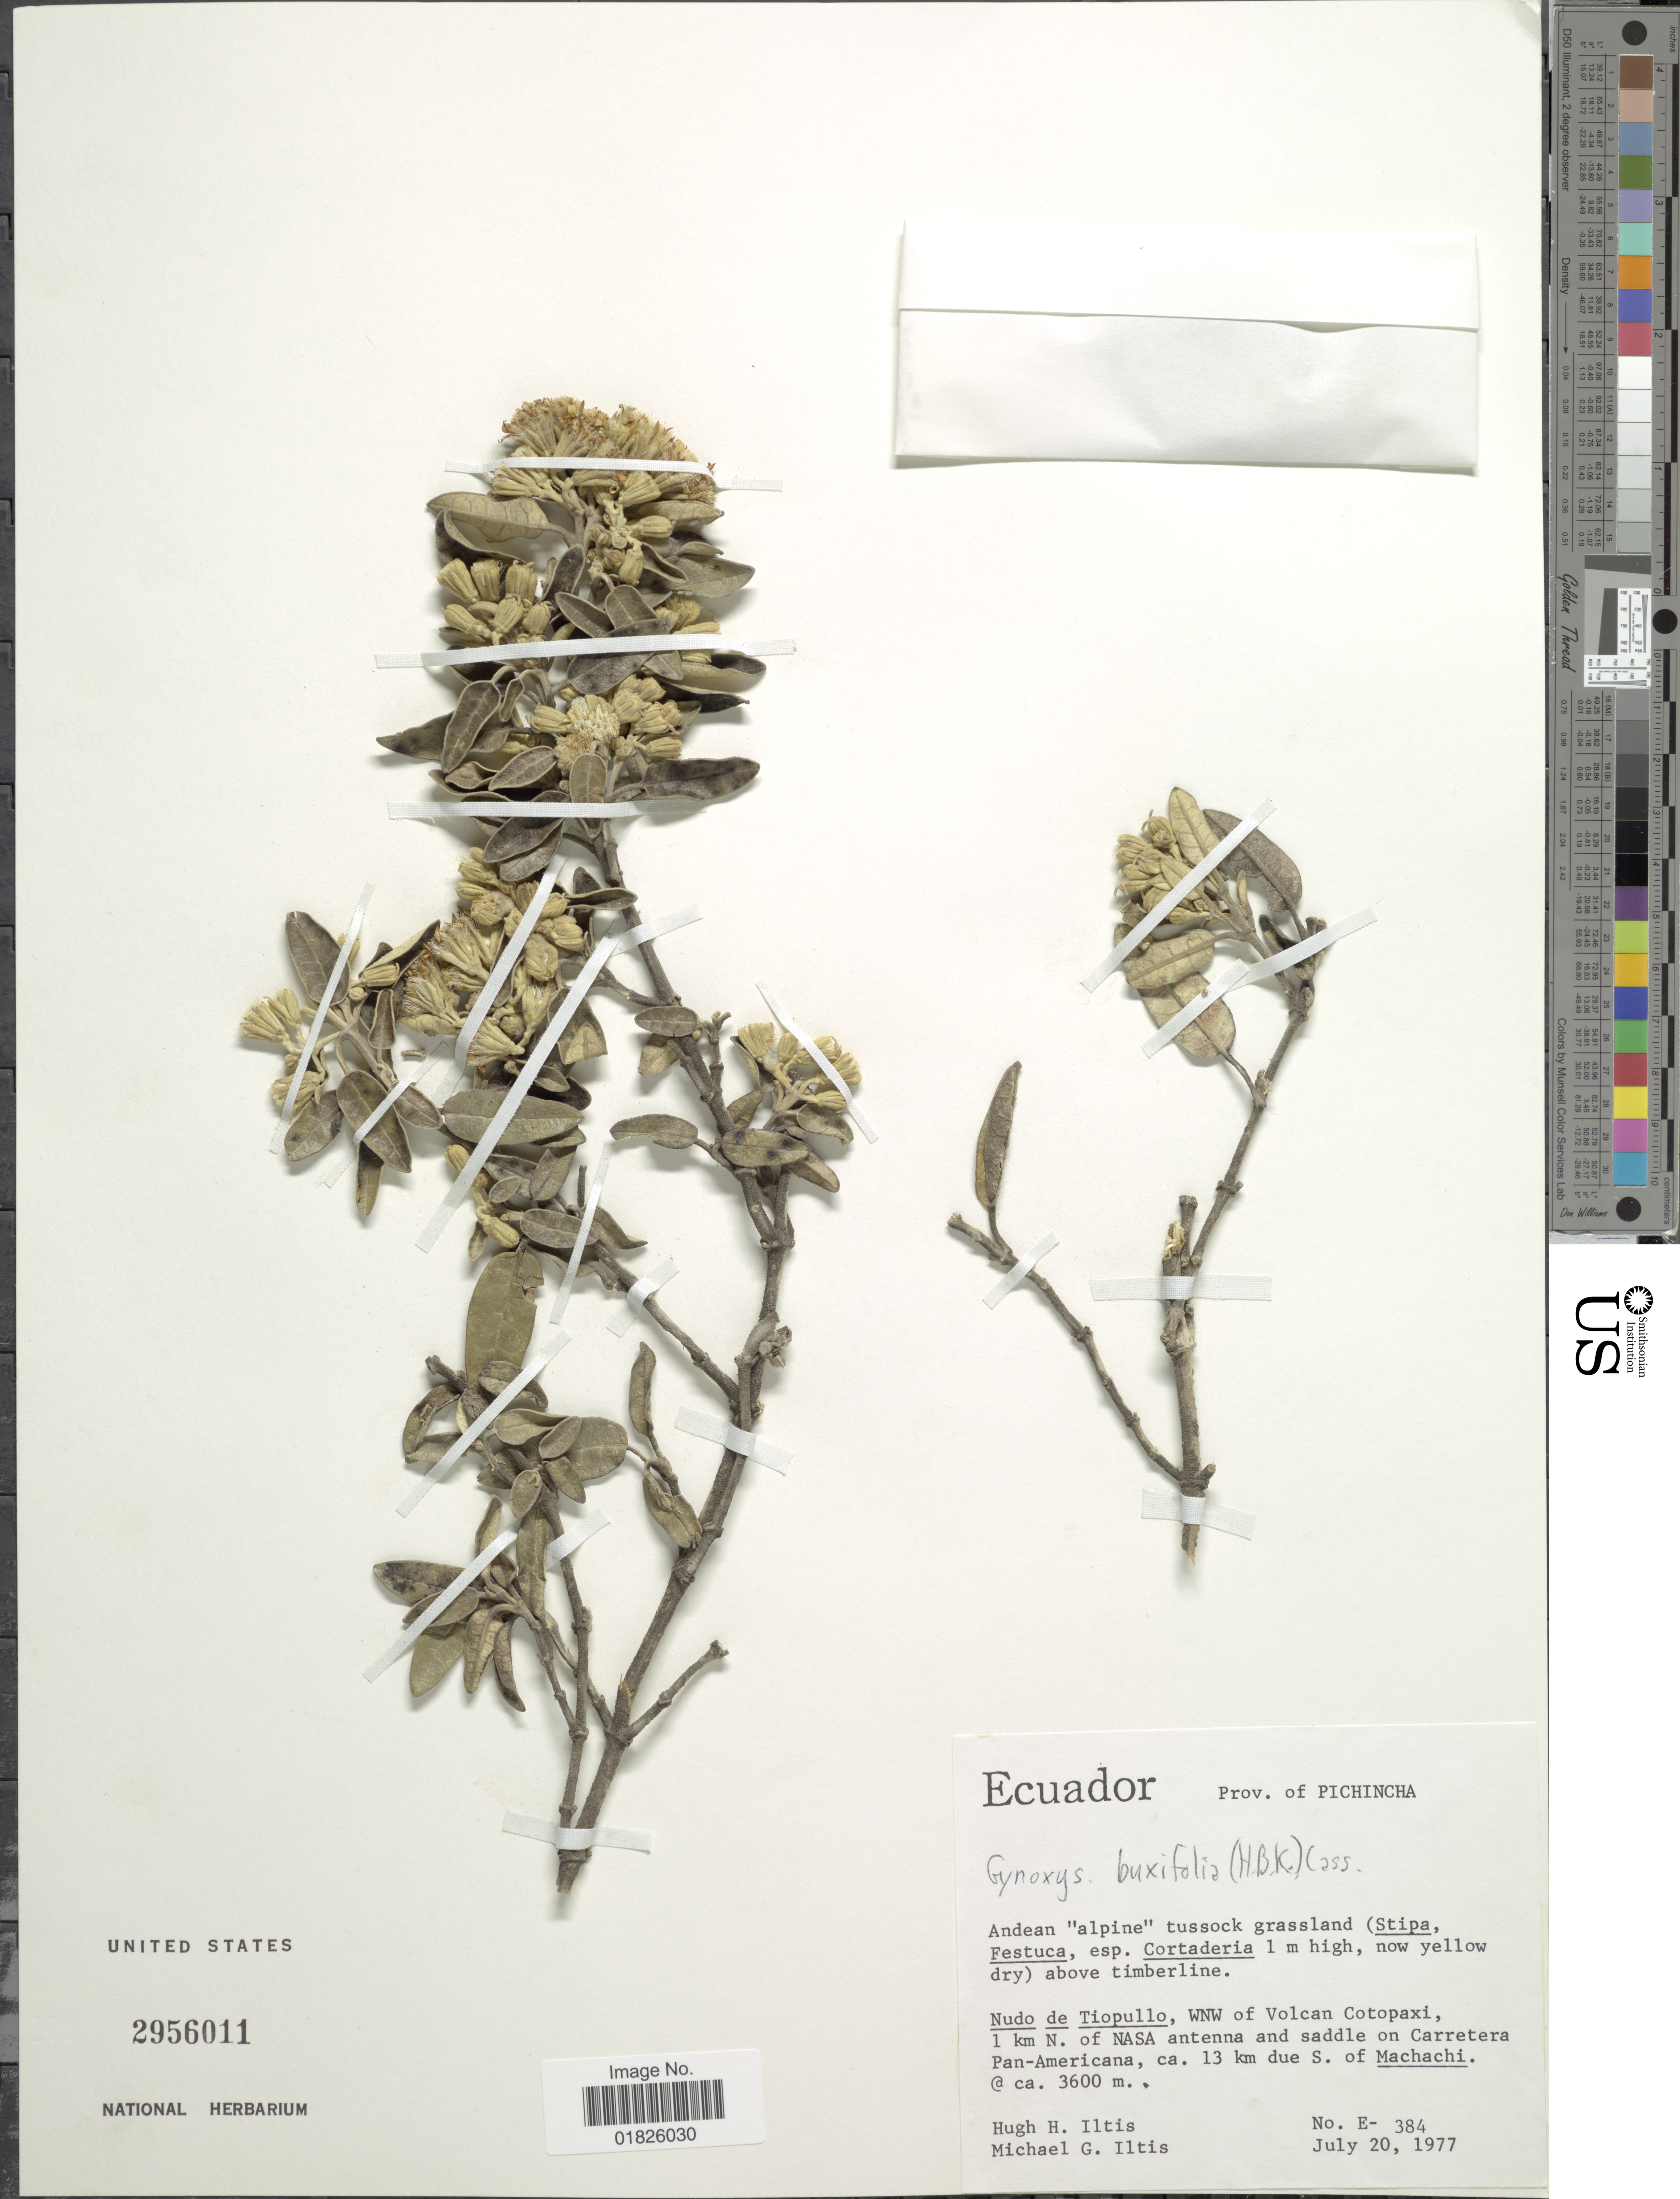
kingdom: Plantae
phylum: Tracheophyta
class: Magnoliopsida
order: Asterales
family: Asteraceae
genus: Gynoxys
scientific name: Gynoxys buxifolia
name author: (Kunth) Cass.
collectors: H. H. Iltis & M. G. Iltis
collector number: E-384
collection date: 1977-07-20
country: Ecuador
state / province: Pichincha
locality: Nudo de Tiopullo, WNW of Volcan Cotopaxi. 1 km N. of NASA antenna and saddle on Carretera Pan-American, ca. 13 km due S. of Machachi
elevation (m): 3600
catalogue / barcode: US 2956011